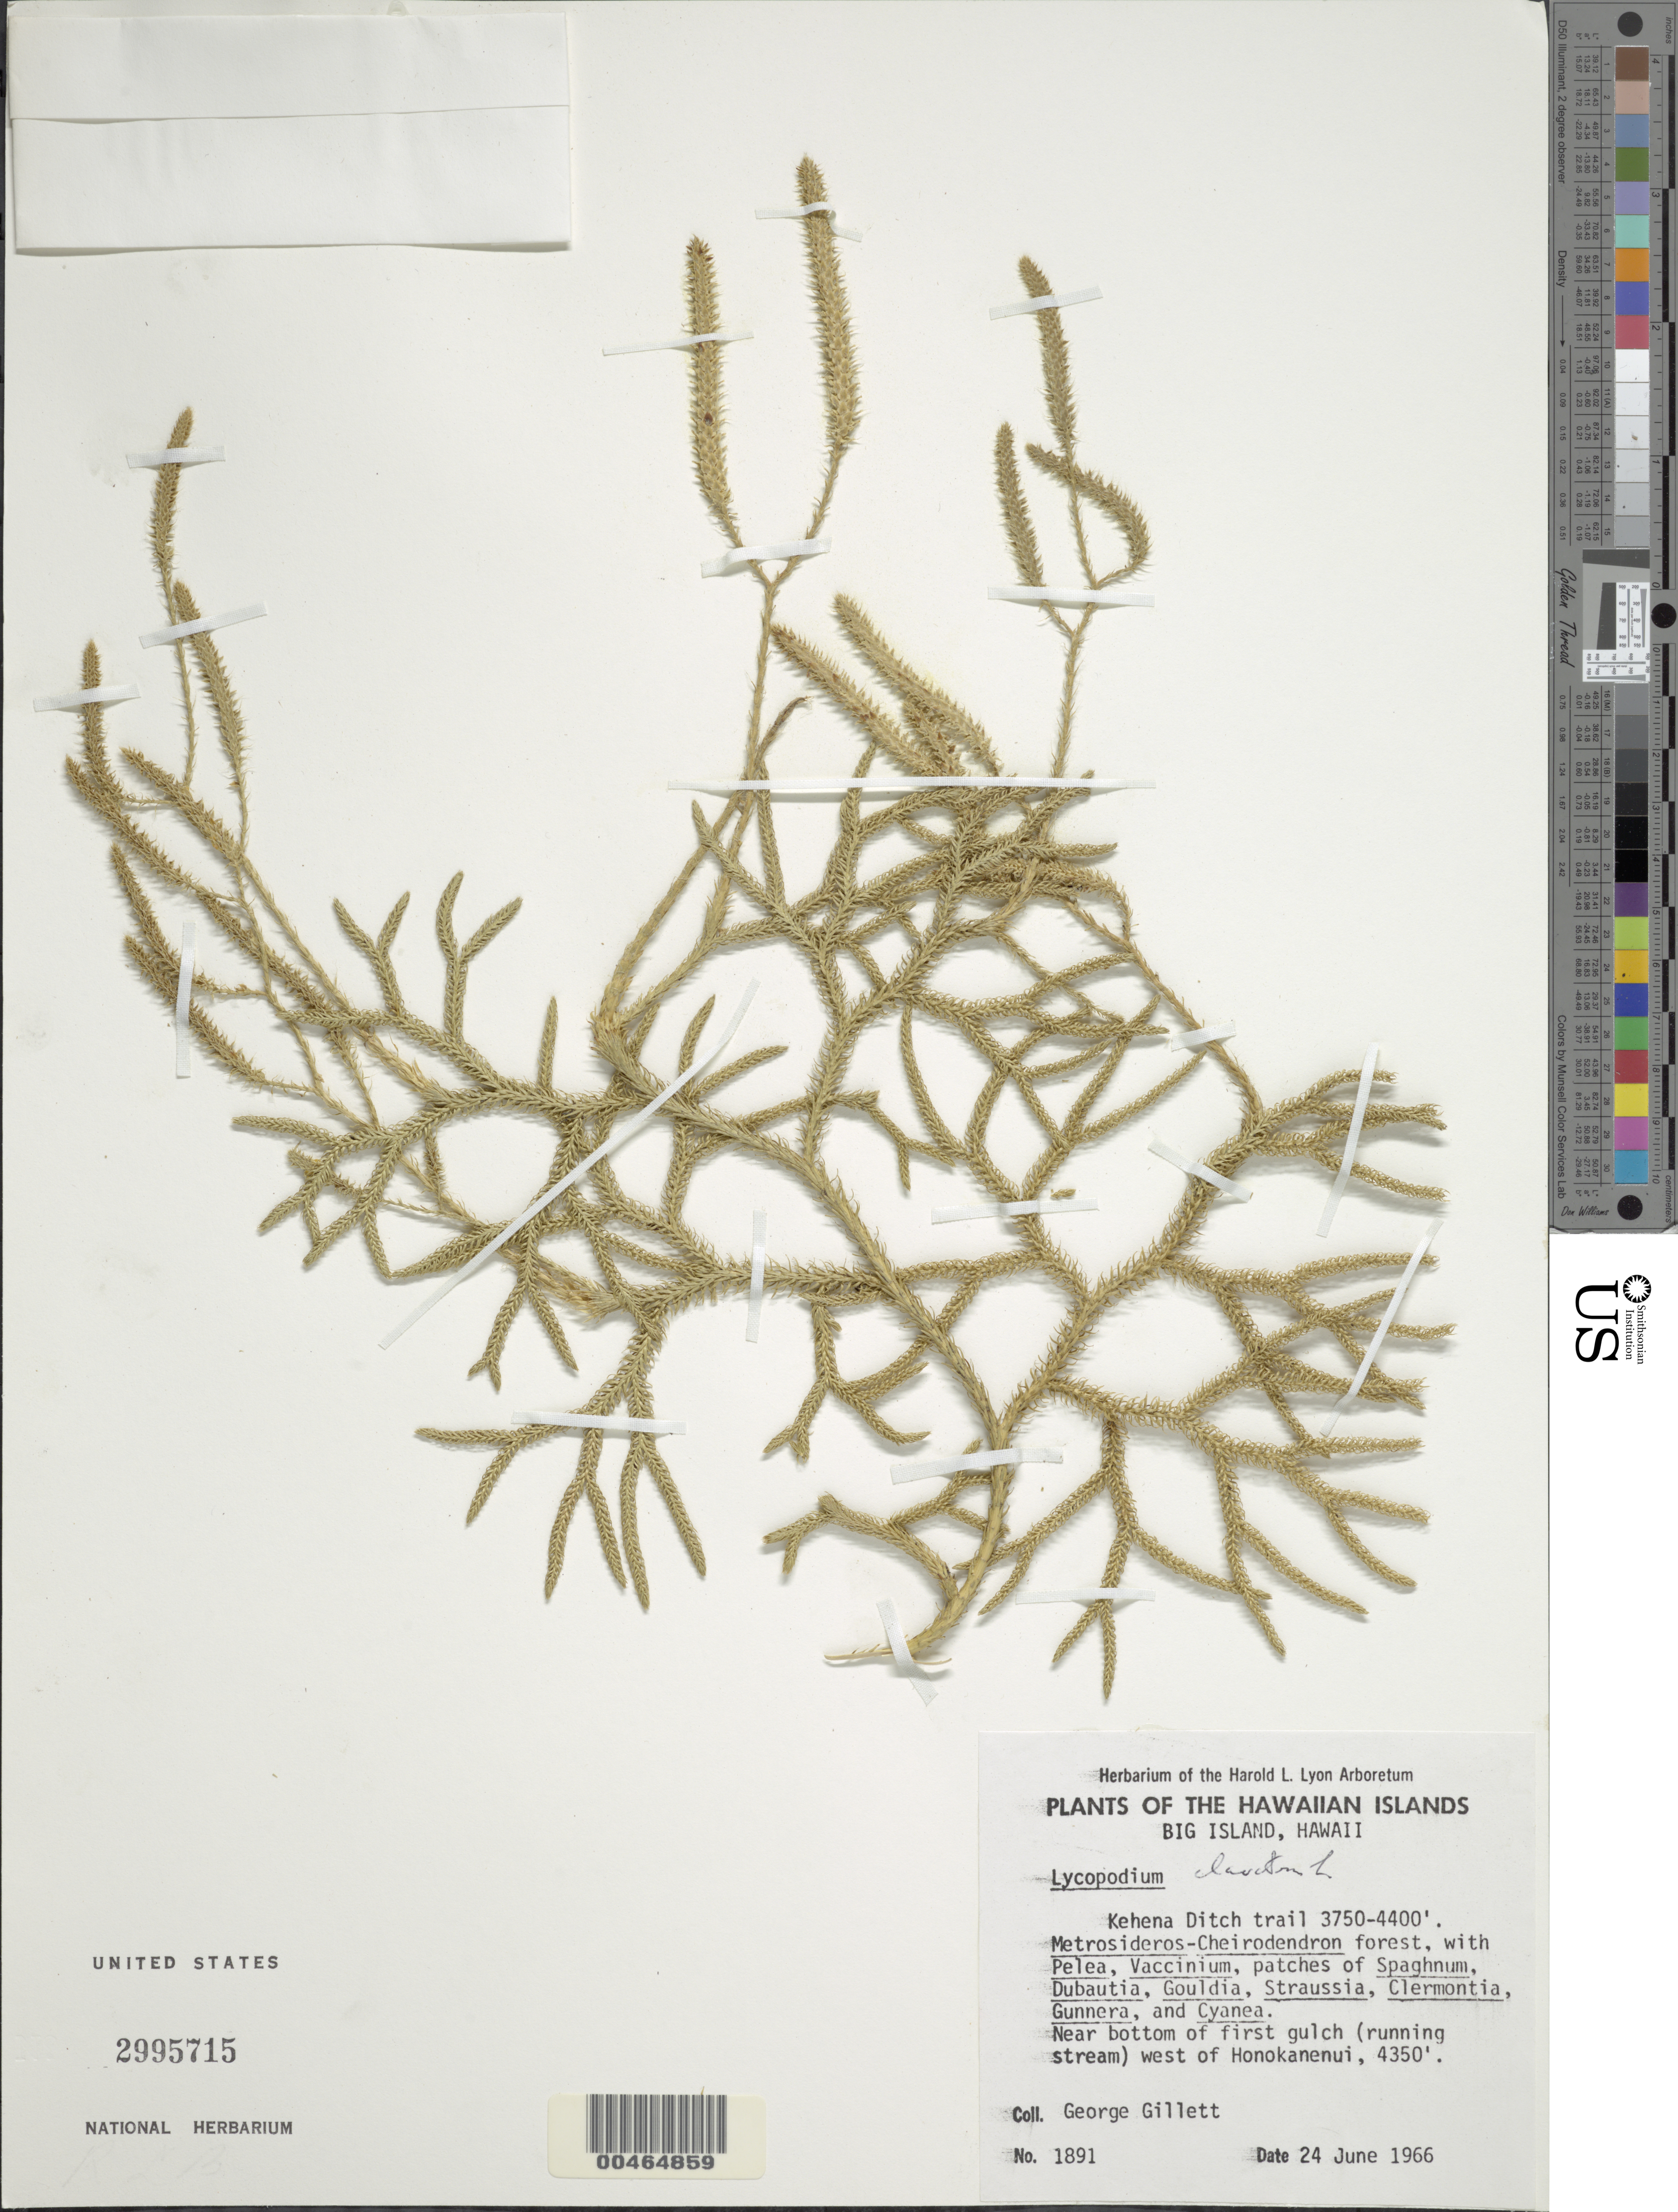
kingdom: Plantae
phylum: Tracheophyta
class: Lycopodiopsida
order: Lycopodiales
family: Lycopodiaceae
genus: Lycopodium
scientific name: Lycopodium clavatum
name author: L.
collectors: G. Gillett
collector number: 1891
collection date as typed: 24 Jun 1966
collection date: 1966-06-24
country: United States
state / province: Hawaii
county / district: Hawaii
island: Hawaii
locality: Big Island, Hawaii, Kehena Ditch Trail, W of Honokanenui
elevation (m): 1143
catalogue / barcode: US 2995715